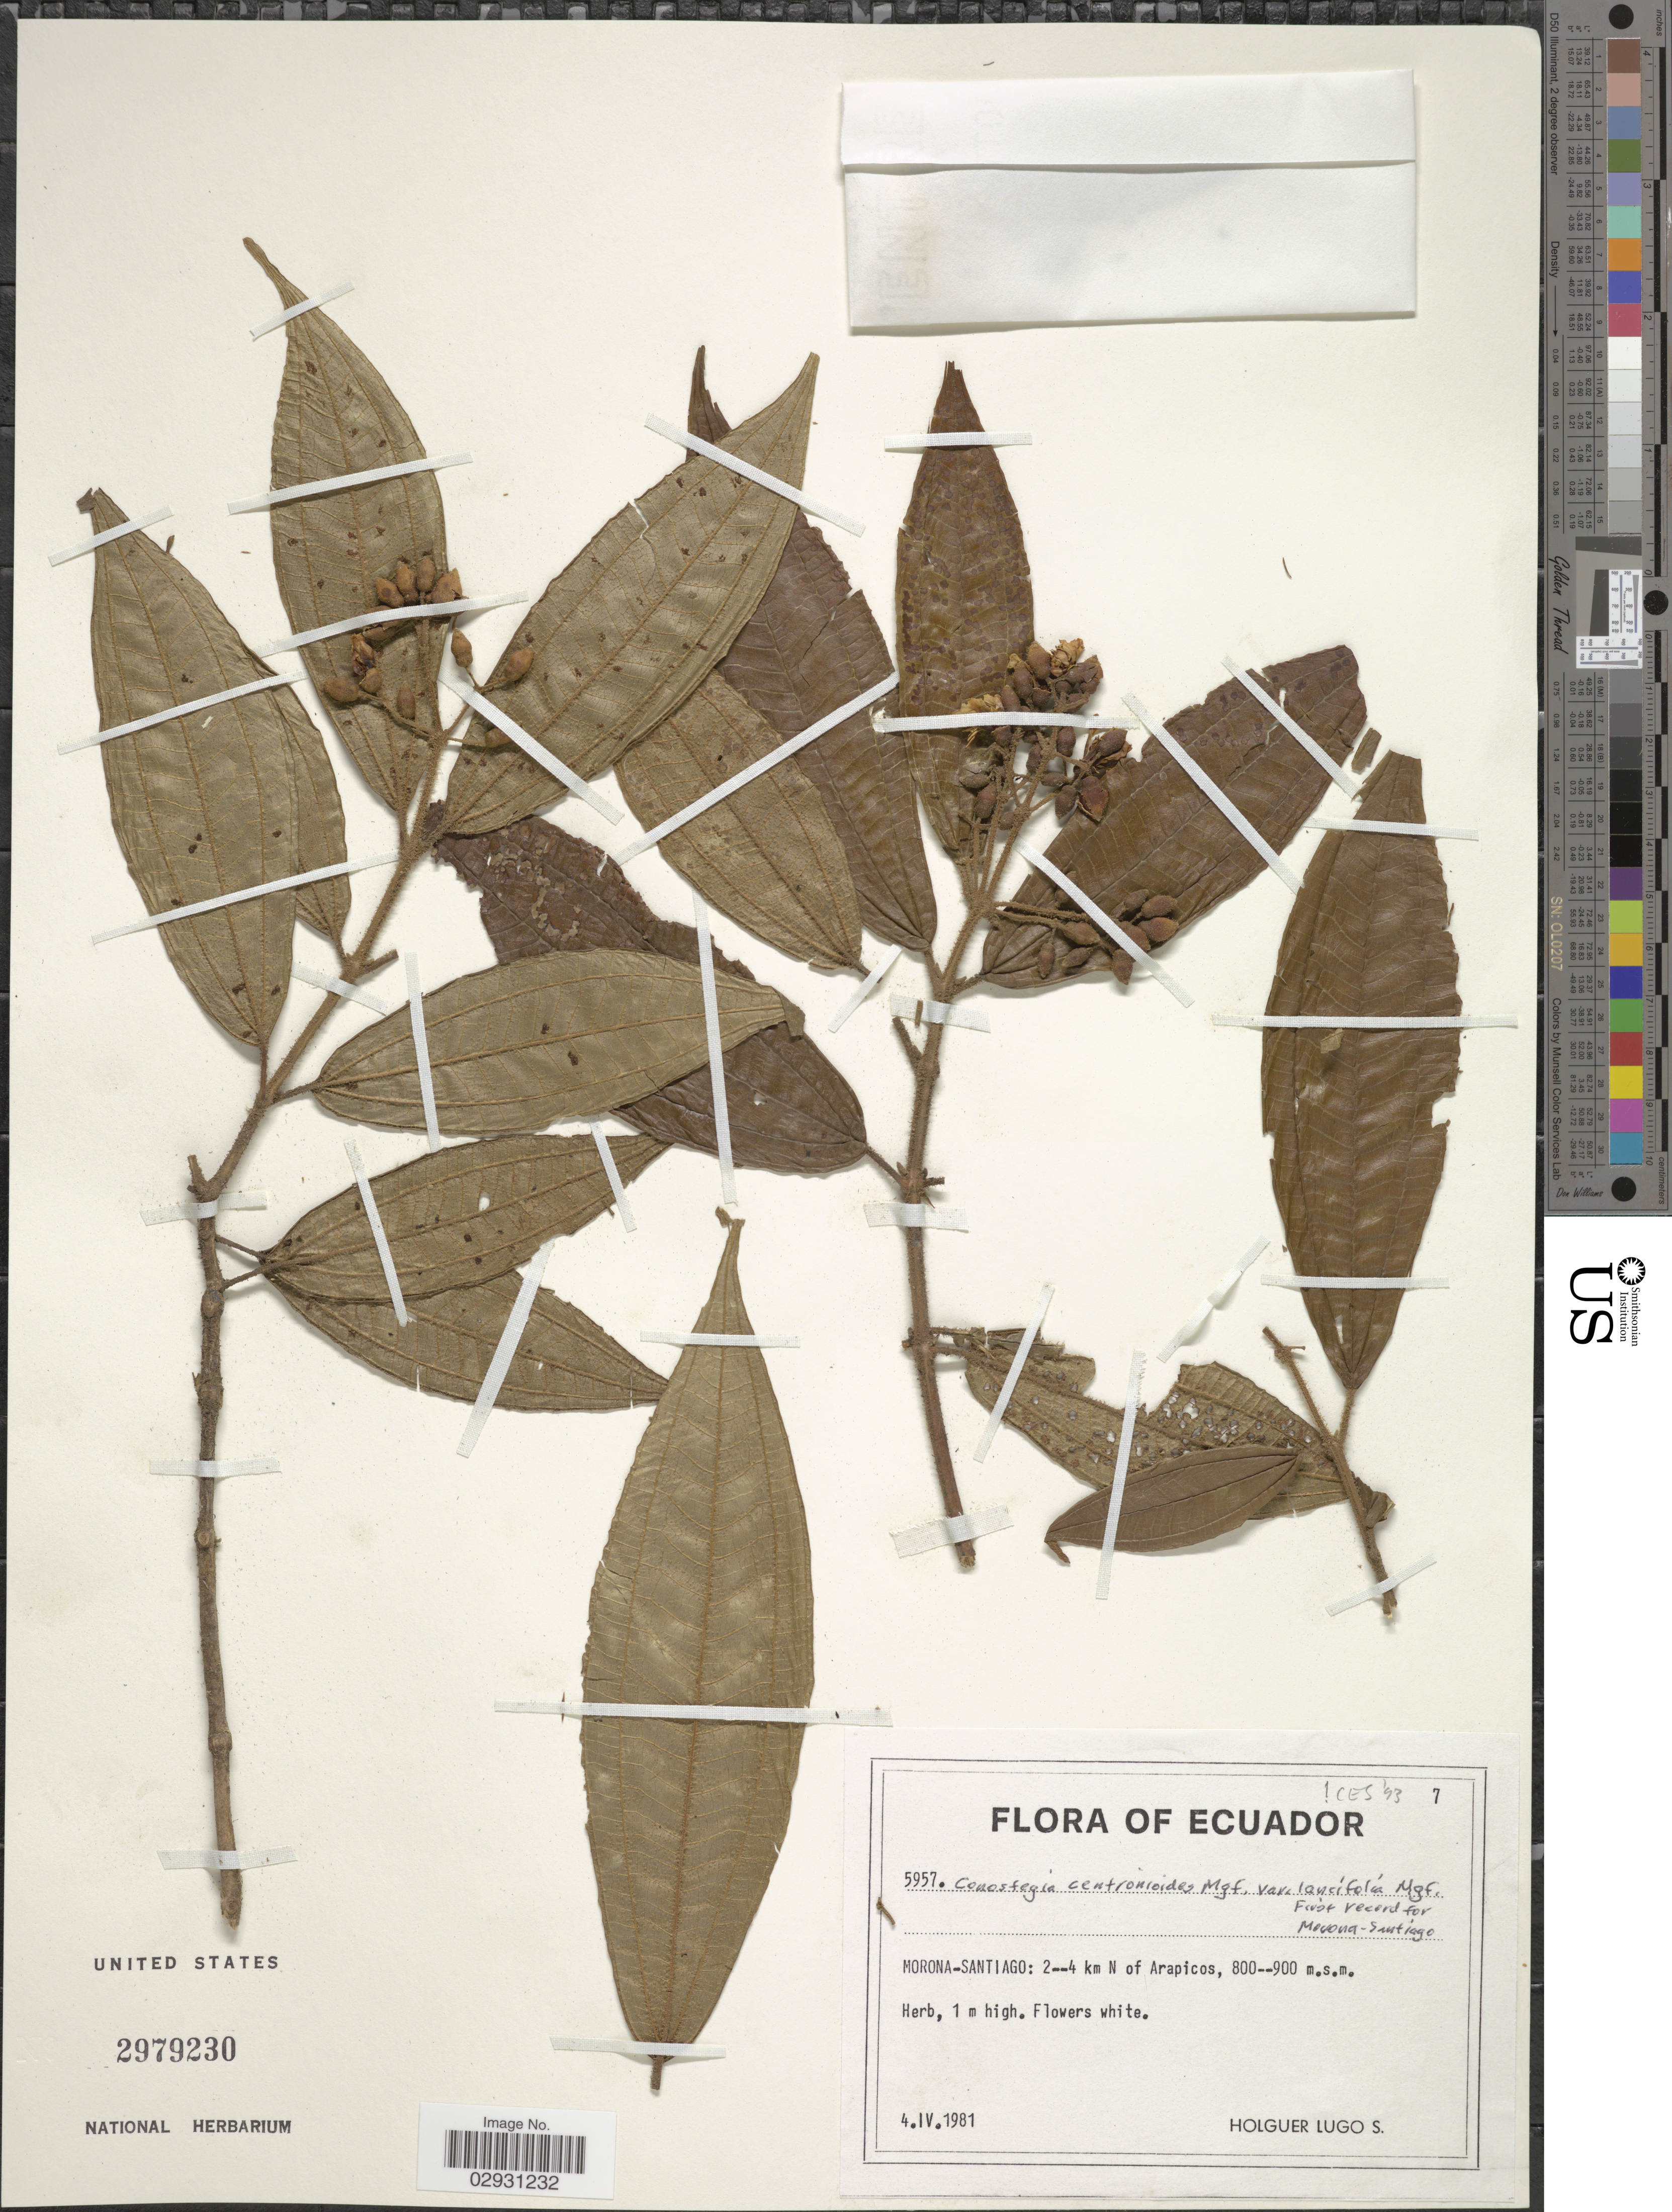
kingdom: Plantae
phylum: Tracheophyta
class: Magnoliopsida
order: Myrtales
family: Melastomataceae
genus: Conostegia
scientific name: Conostegia centronioides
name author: Markgr.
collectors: H. Lugo S.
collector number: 5957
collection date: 1981-04-04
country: Ecuador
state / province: Morona-Santiago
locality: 2--4 km N of Arapicos.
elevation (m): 800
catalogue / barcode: US 2979230